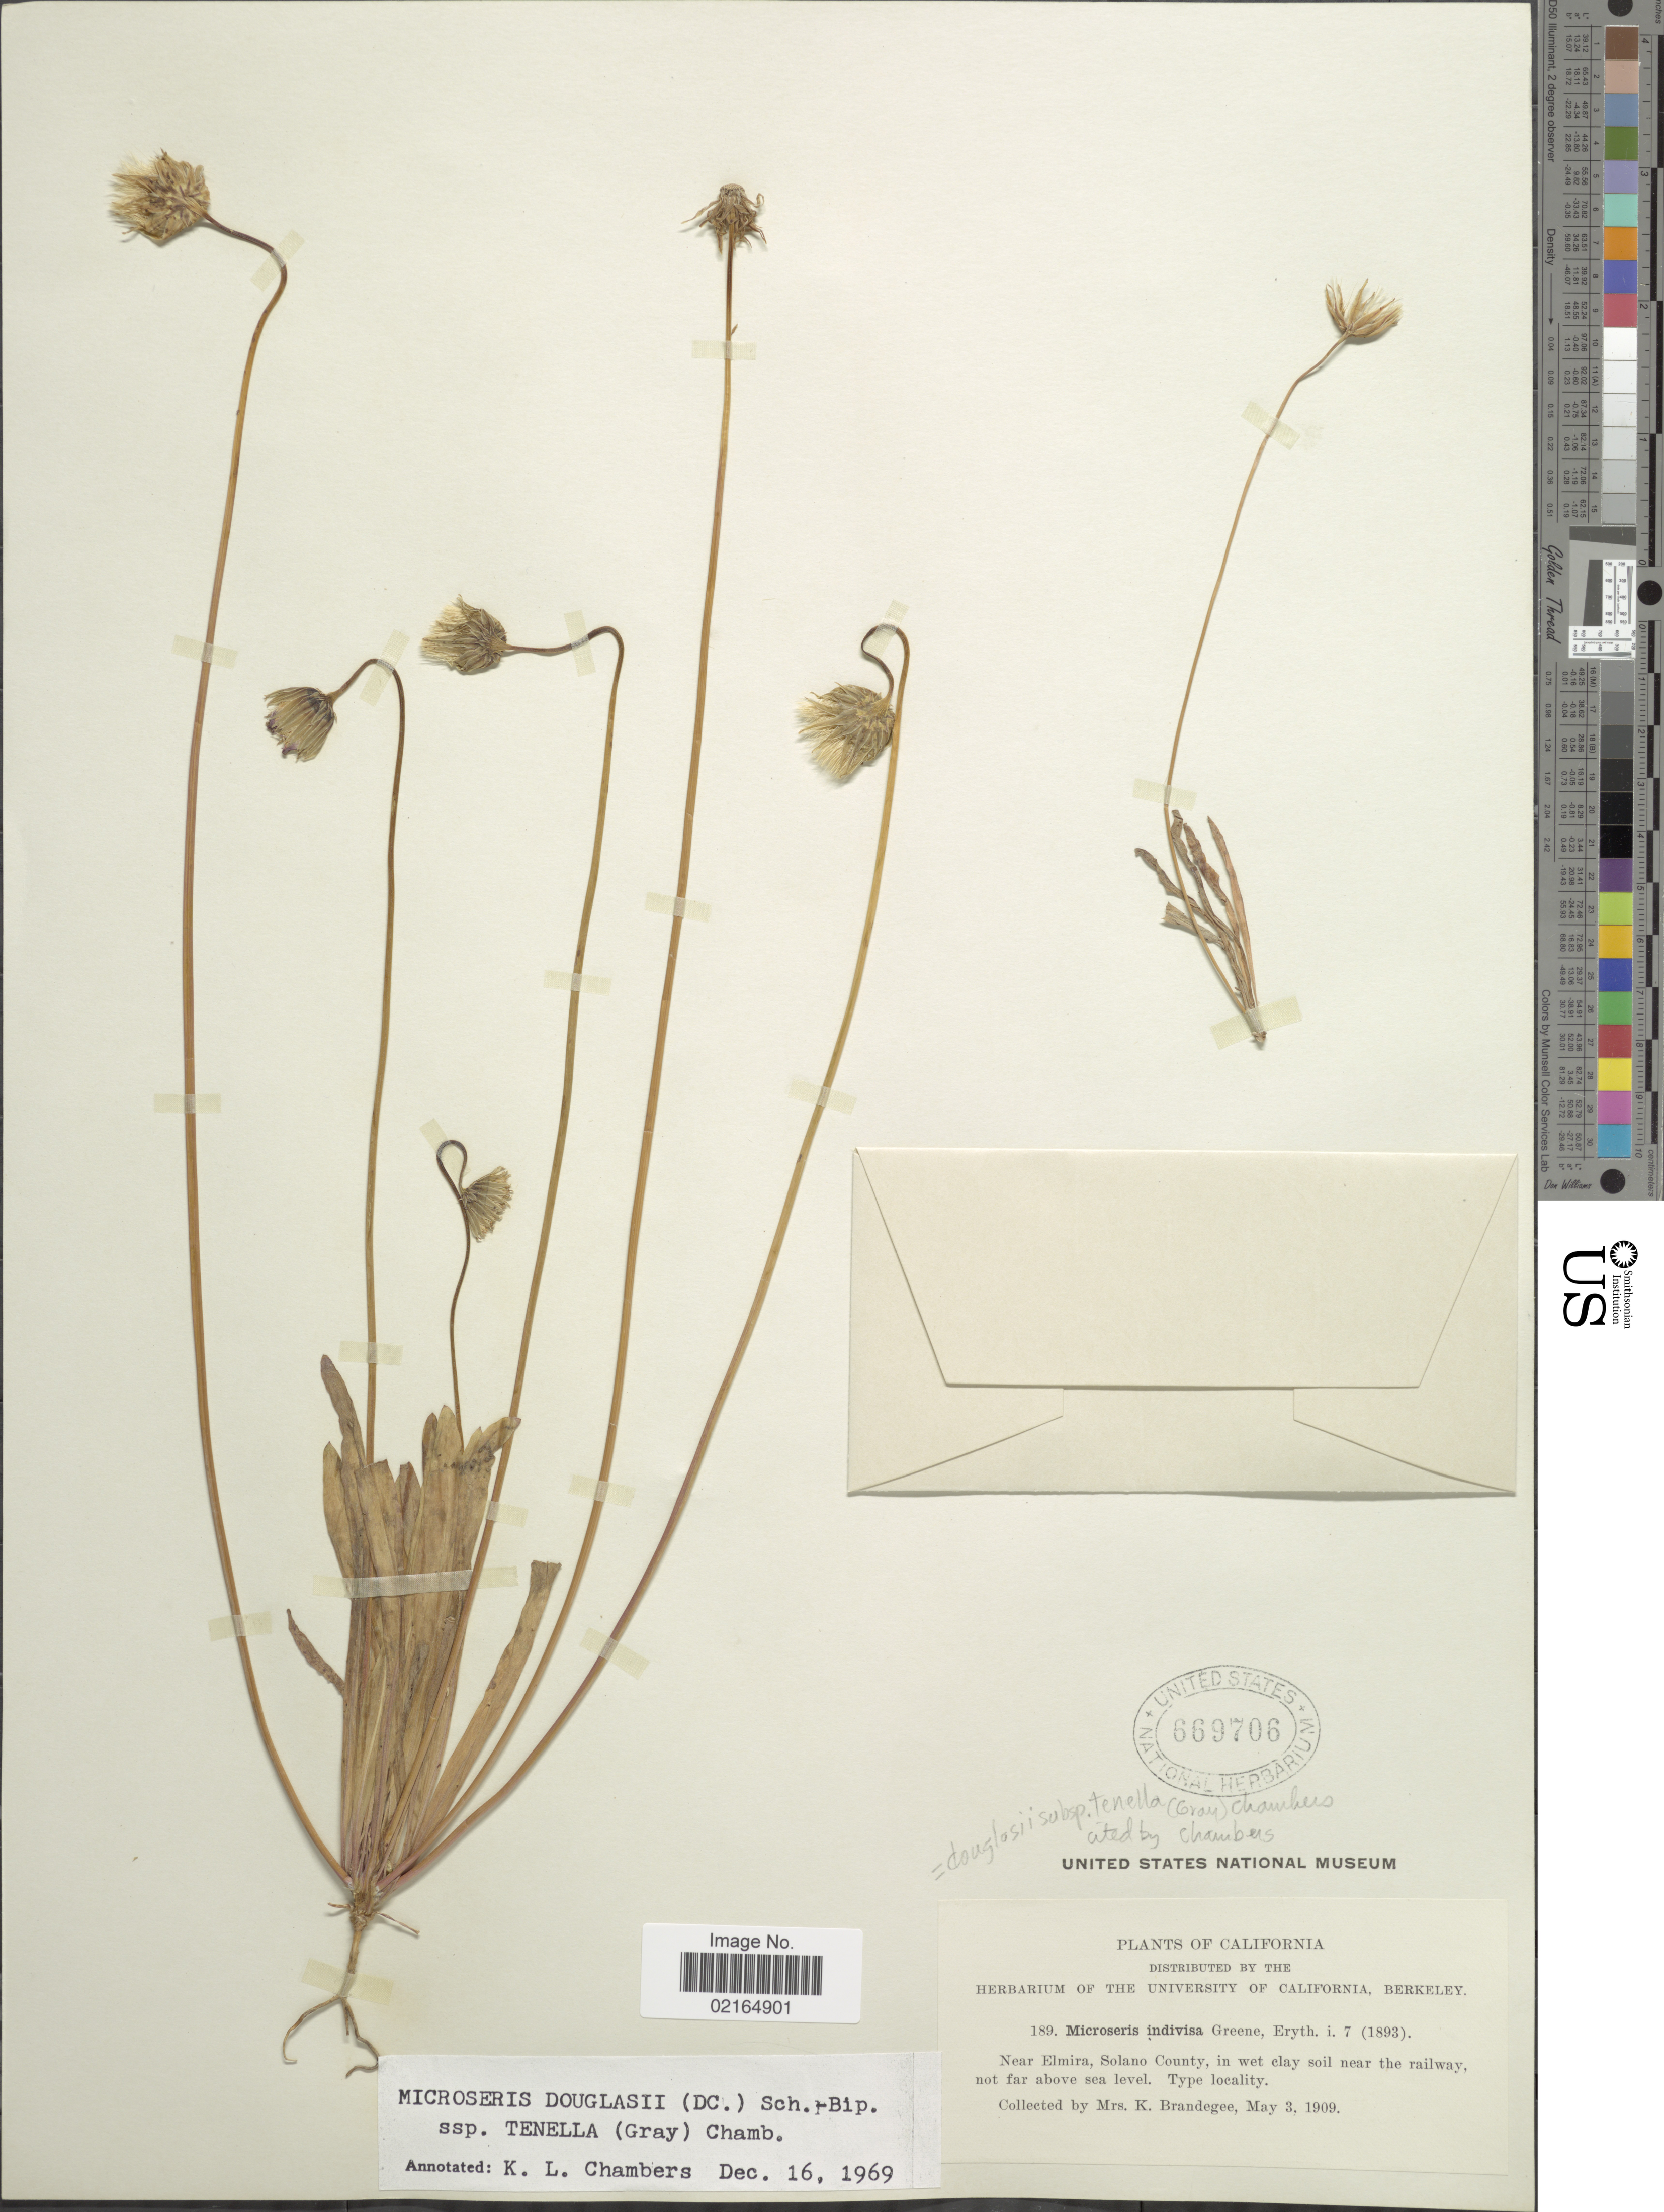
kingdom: Plantae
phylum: Tracheophyta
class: Magnoliopsida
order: Asterales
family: Asteraceae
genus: Microseris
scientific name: Microseris douglasii subsp. tenella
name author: (A. Gray) K.L. Chambers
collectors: K. Brandegee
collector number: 189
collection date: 1909-05-03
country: United States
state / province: California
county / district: Solano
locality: Near Elmira, Solano County, in wet clay soil near the railway, nort far above sea level, type locality.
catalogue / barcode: US 669706